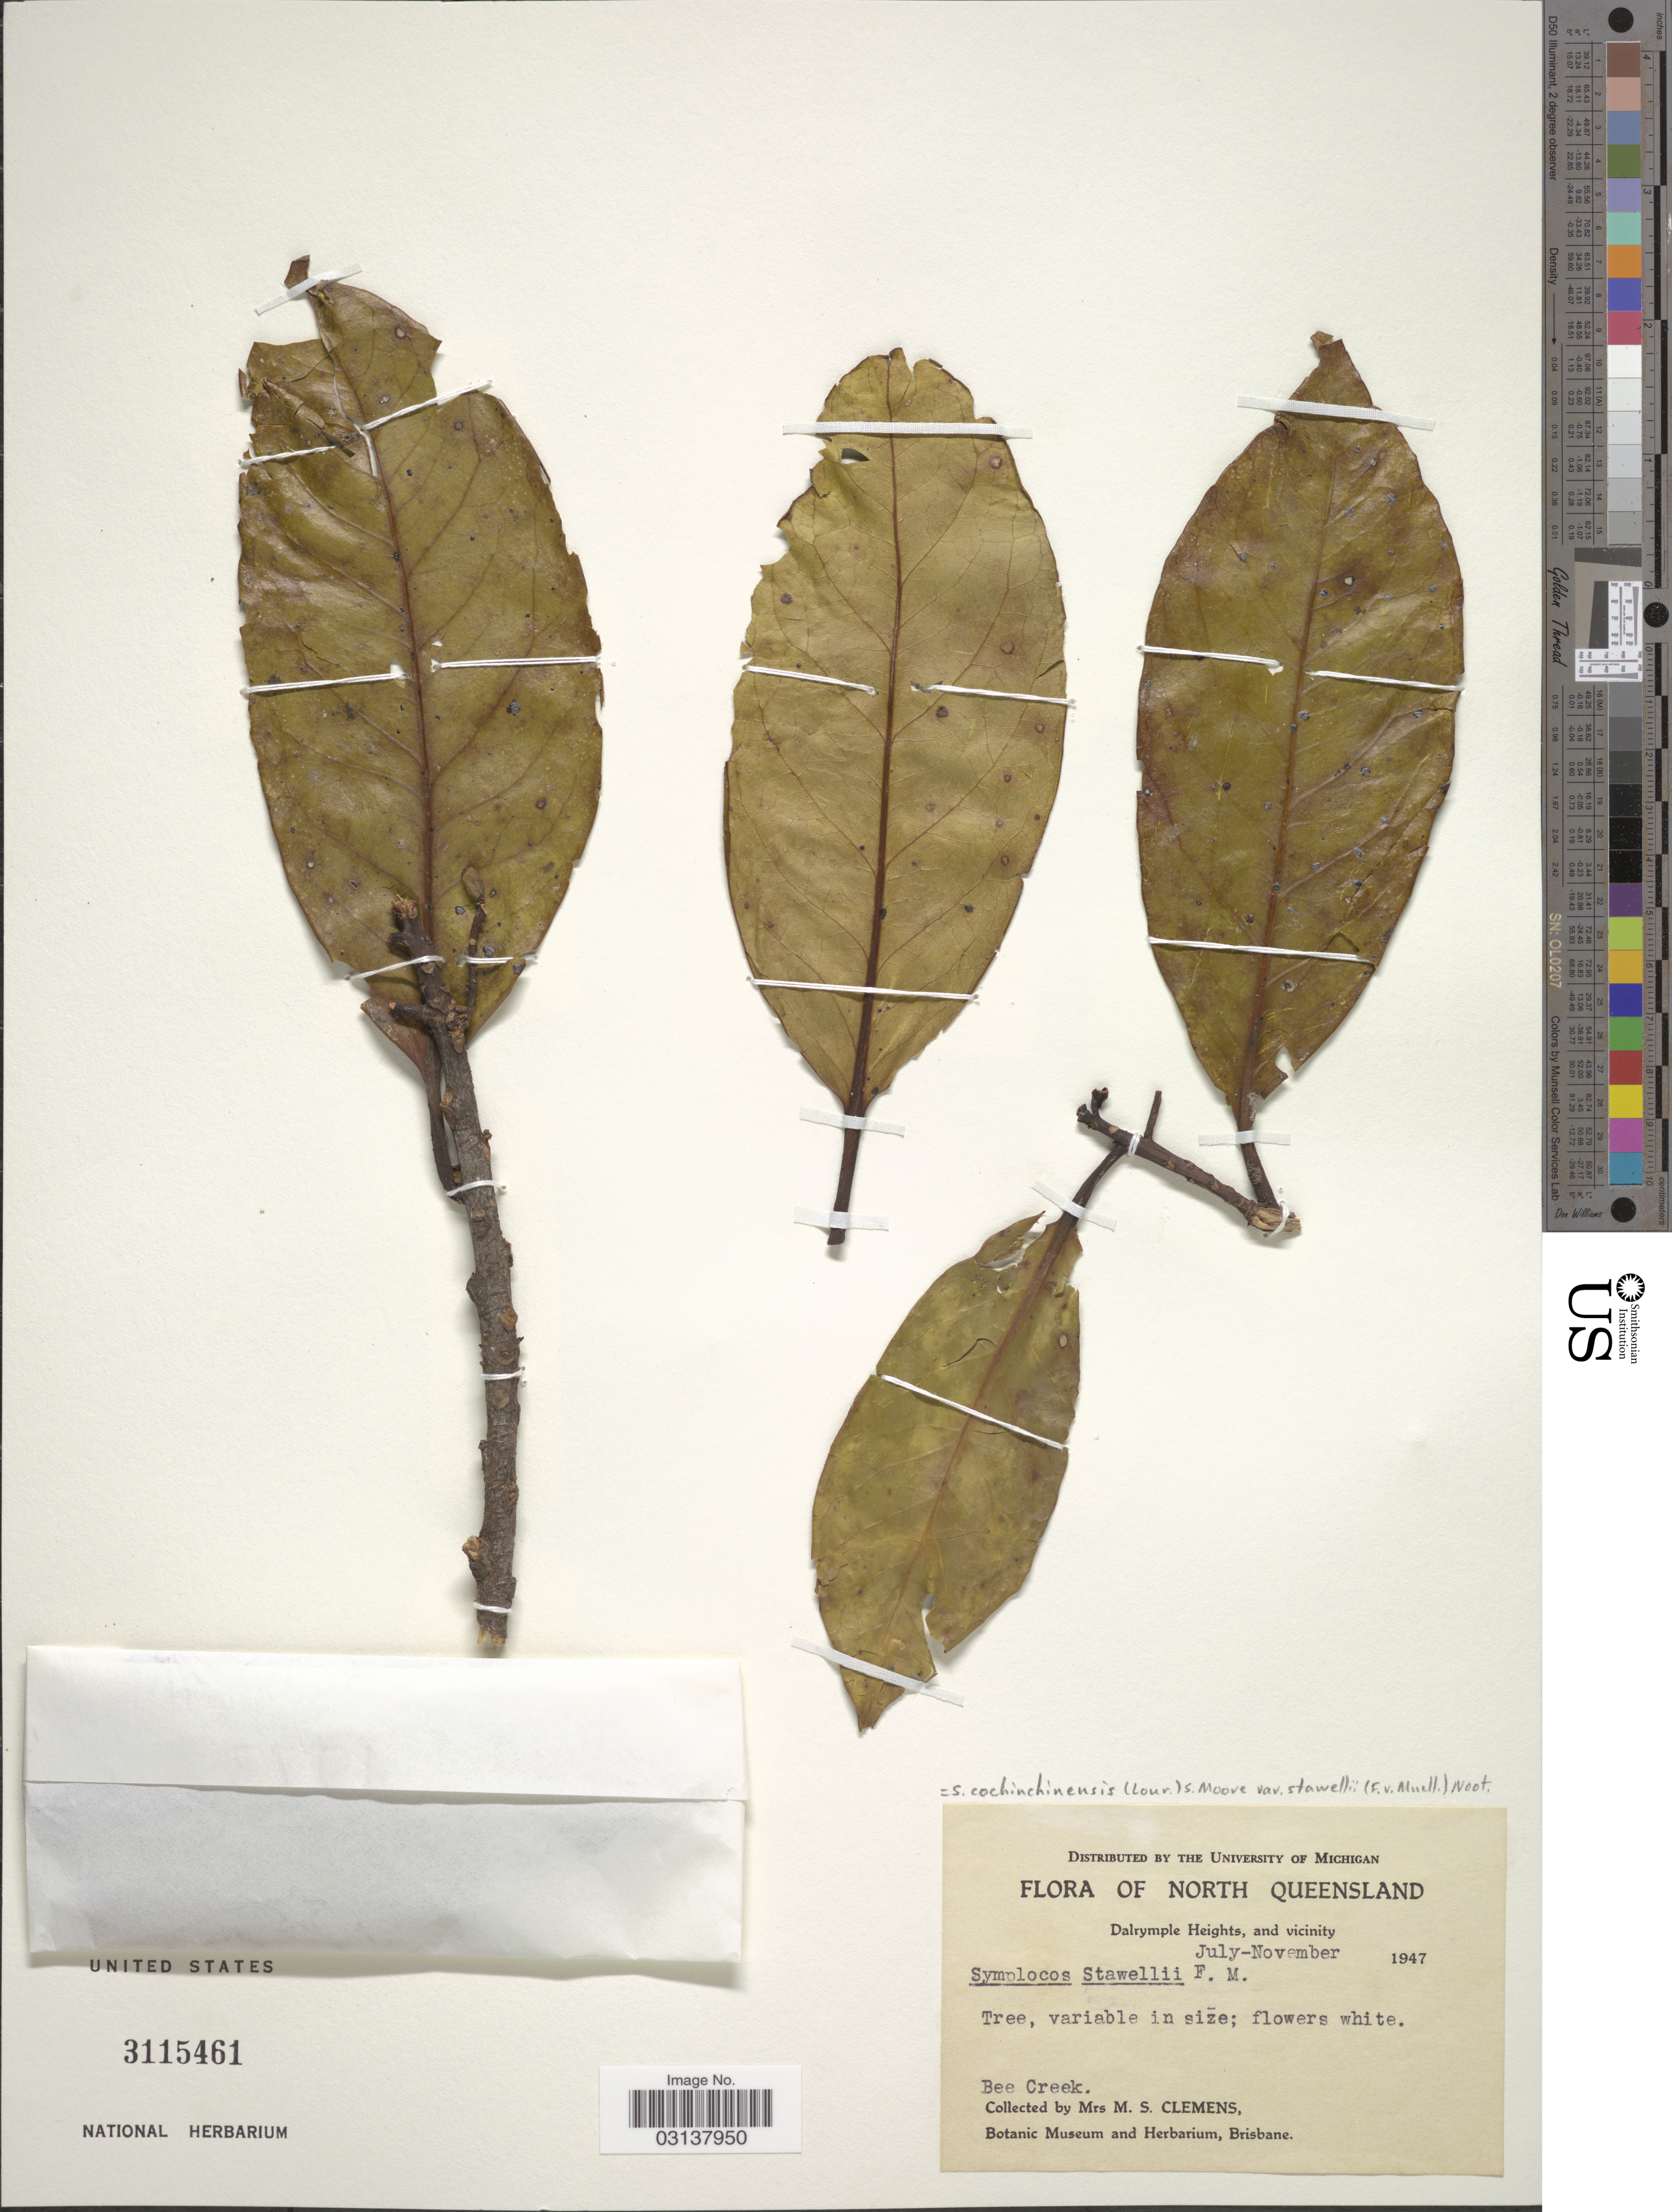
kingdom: Plantae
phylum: Tracheophyta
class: Magnoliopsida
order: Ericales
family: Symplocaceae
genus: Symplocos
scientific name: Symplocos stawellii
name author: F. Muell.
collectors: M. S. Clemens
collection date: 1947-07/1947-11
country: Australia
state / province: Queensland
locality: North Queensland. Dalrymple Heights, and vicinity. Bee Creek.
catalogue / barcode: US 3115461